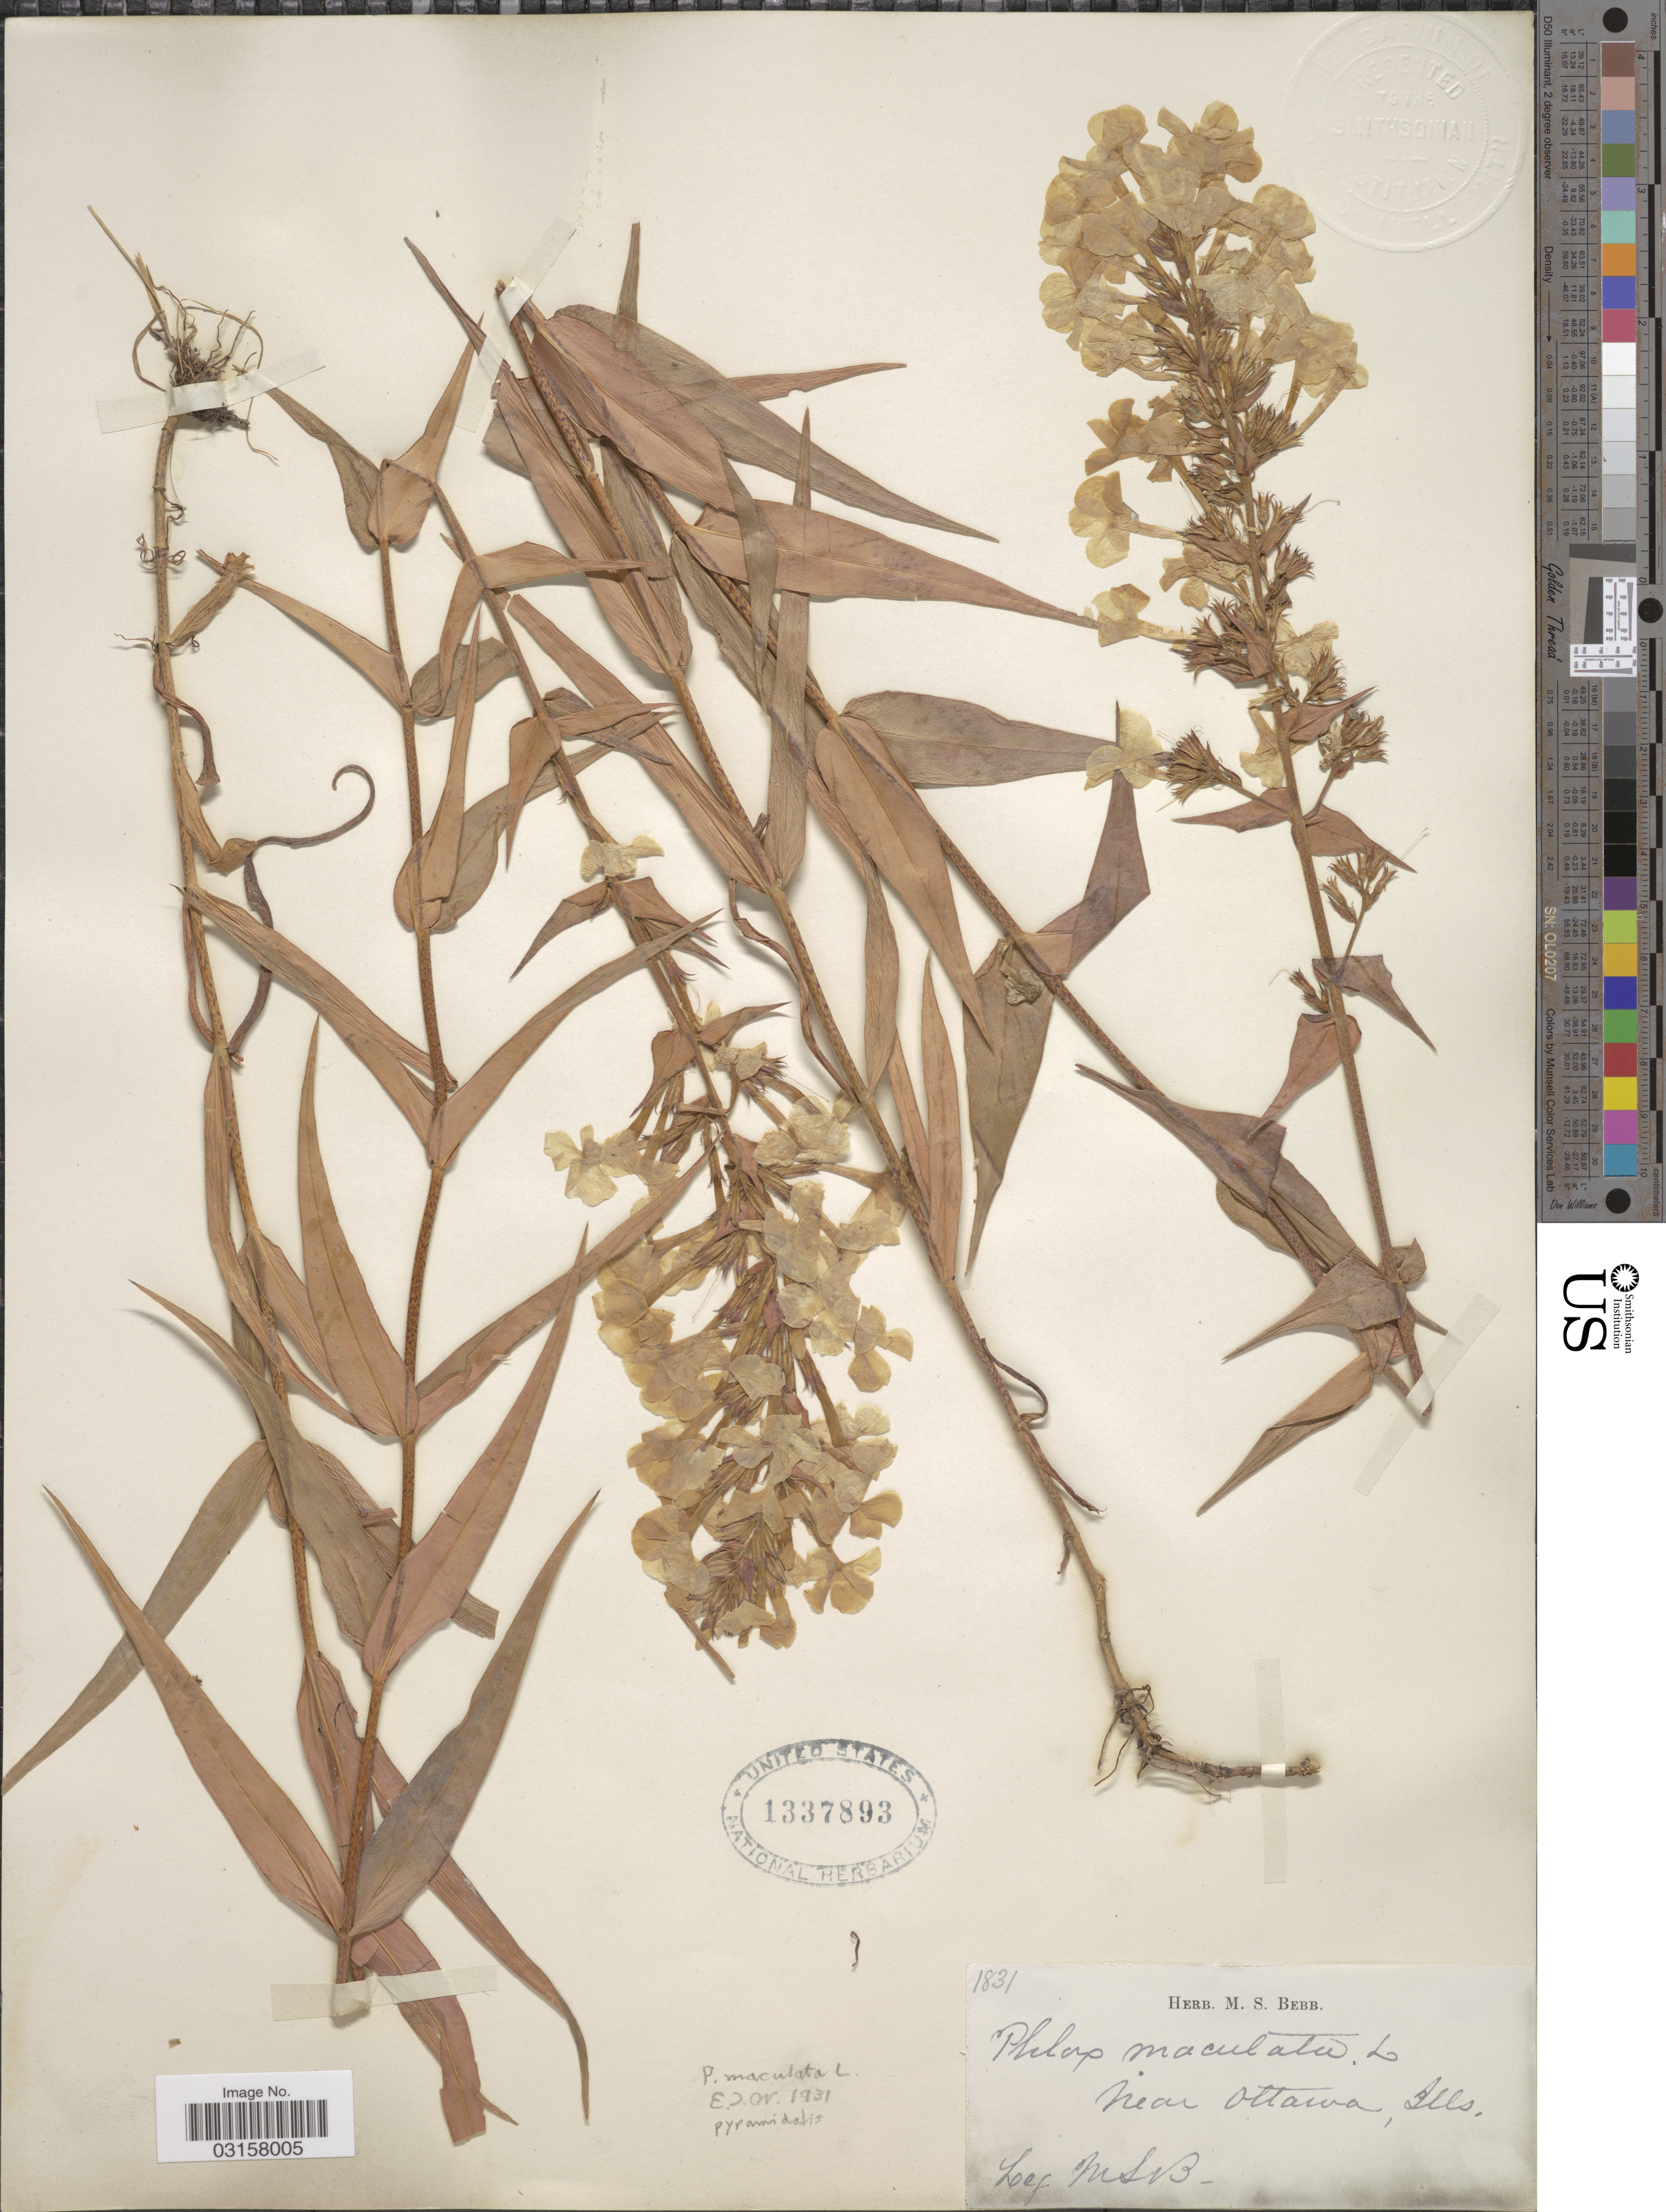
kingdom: Plantae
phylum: Tracheophyta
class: Magnoliopsida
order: Ericales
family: Polemoniaceae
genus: Phlox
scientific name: Phlox x pyramidalis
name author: (Sm.) Wherry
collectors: M. Bebb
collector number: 1831?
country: United States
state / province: Illinois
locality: Near Ottawa.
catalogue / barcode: US 1337893